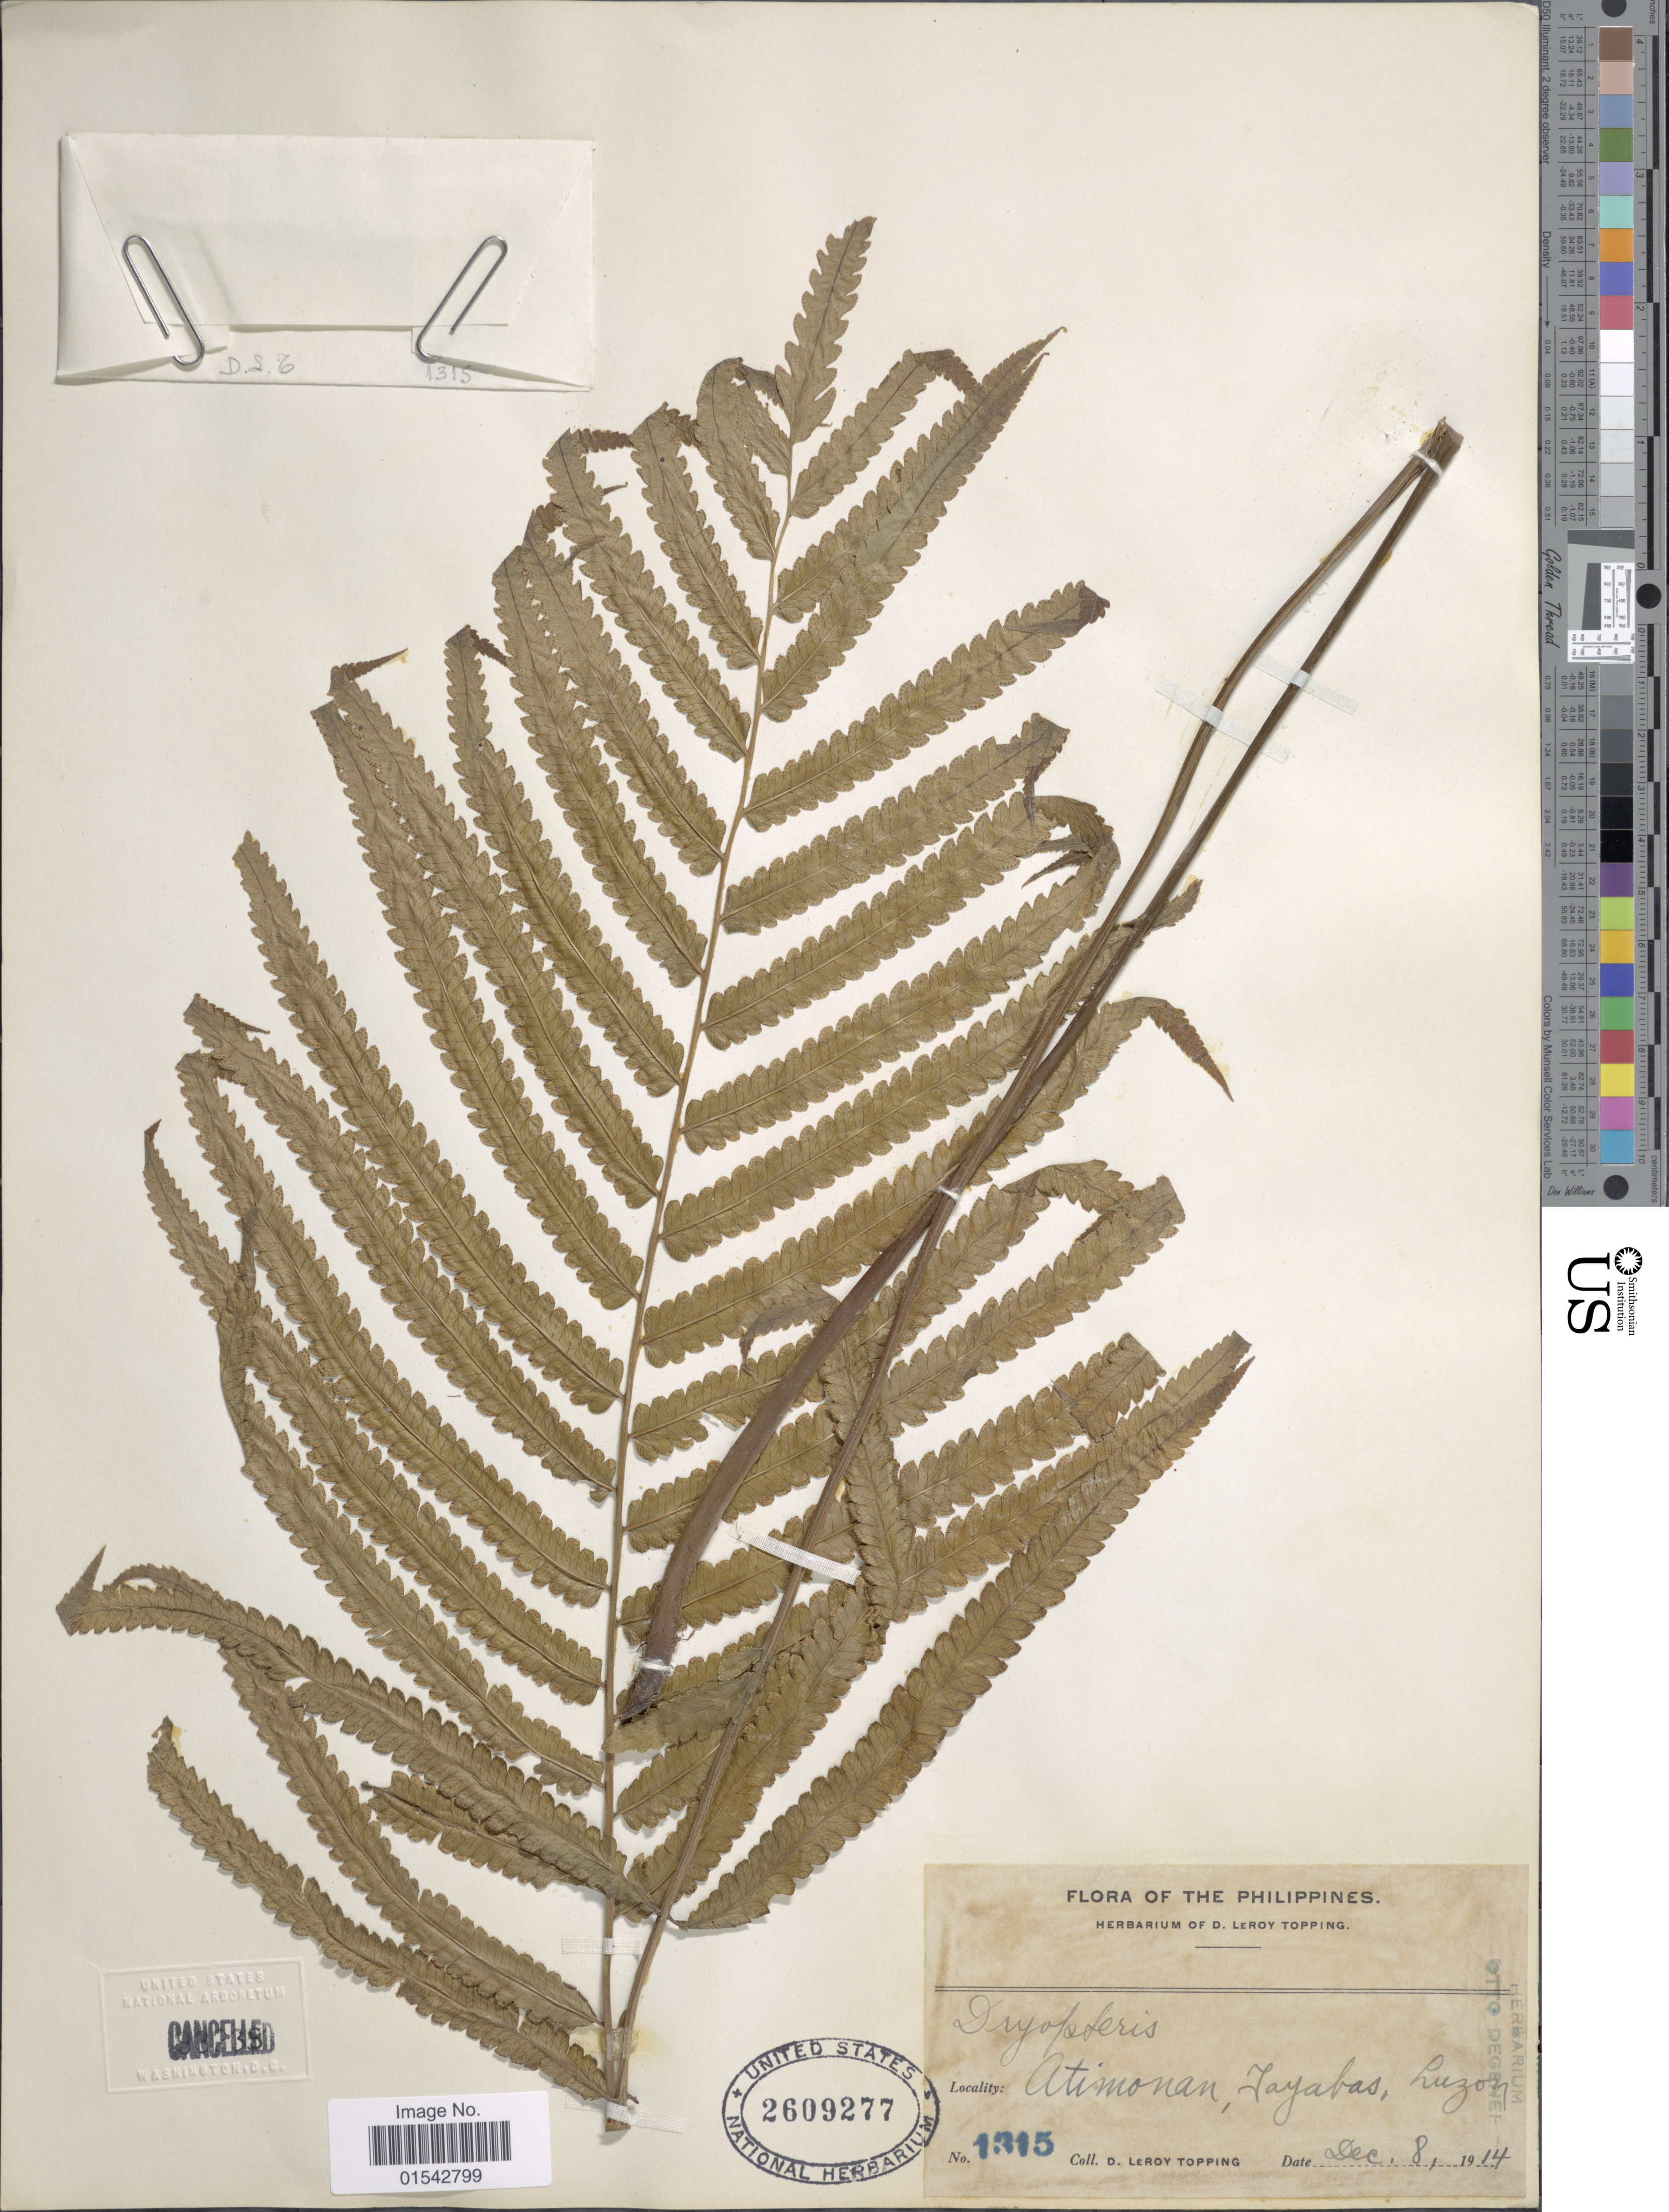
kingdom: Plantae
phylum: Tracheophyta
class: Polypodiopsida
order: Polypodiales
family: Thelypteridaceae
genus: Cyclosorus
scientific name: Cyclosorus sp.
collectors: D. L. Topping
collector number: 1315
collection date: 1914-12-08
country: Philippines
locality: Philippines, Atimonan, Jayabas, Luzon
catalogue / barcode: US 2609277